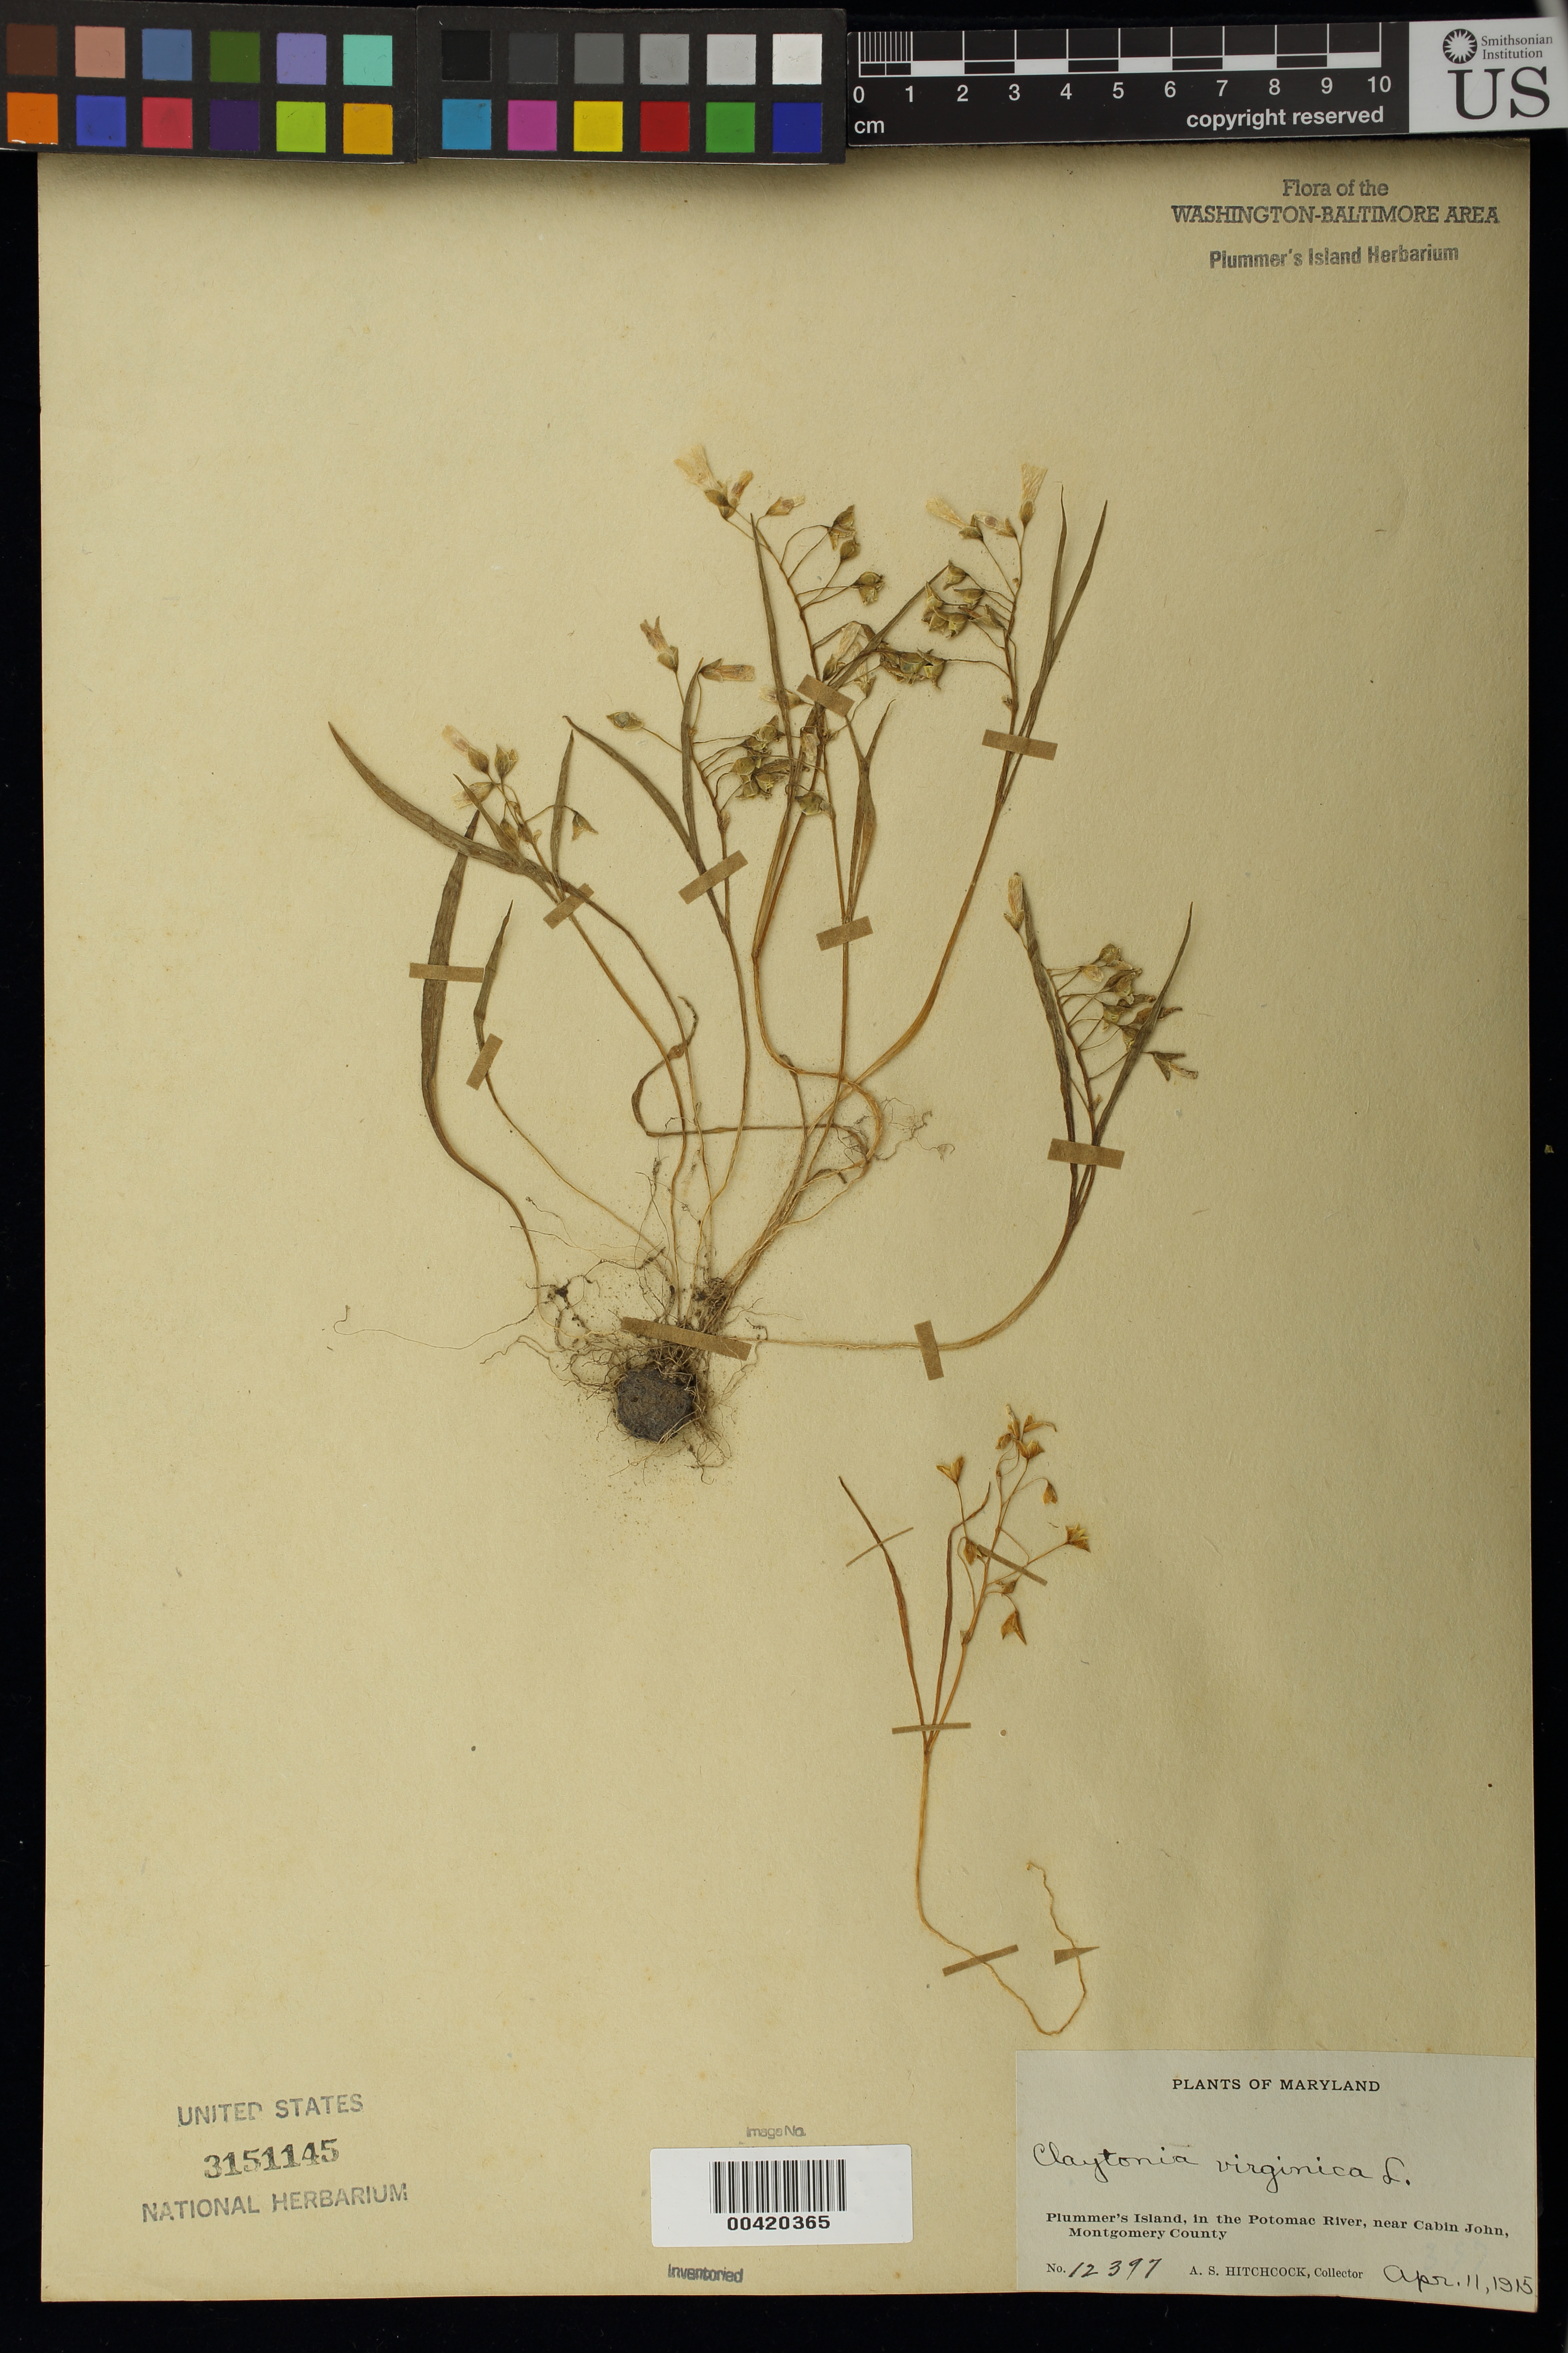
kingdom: Plantae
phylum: Tracheophyta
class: Magnoliopsida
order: Caryophyllales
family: Montiaceae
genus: Claytonia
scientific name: Claytonia virginica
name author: L.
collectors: A. S. Hitchcock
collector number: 12397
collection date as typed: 11 Apr 1915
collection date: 1915-04-11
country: United States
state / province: Maryland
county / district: Montgomery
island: Plummers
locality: Plummer's Island C. & O. Canal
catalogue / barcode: US 3151145